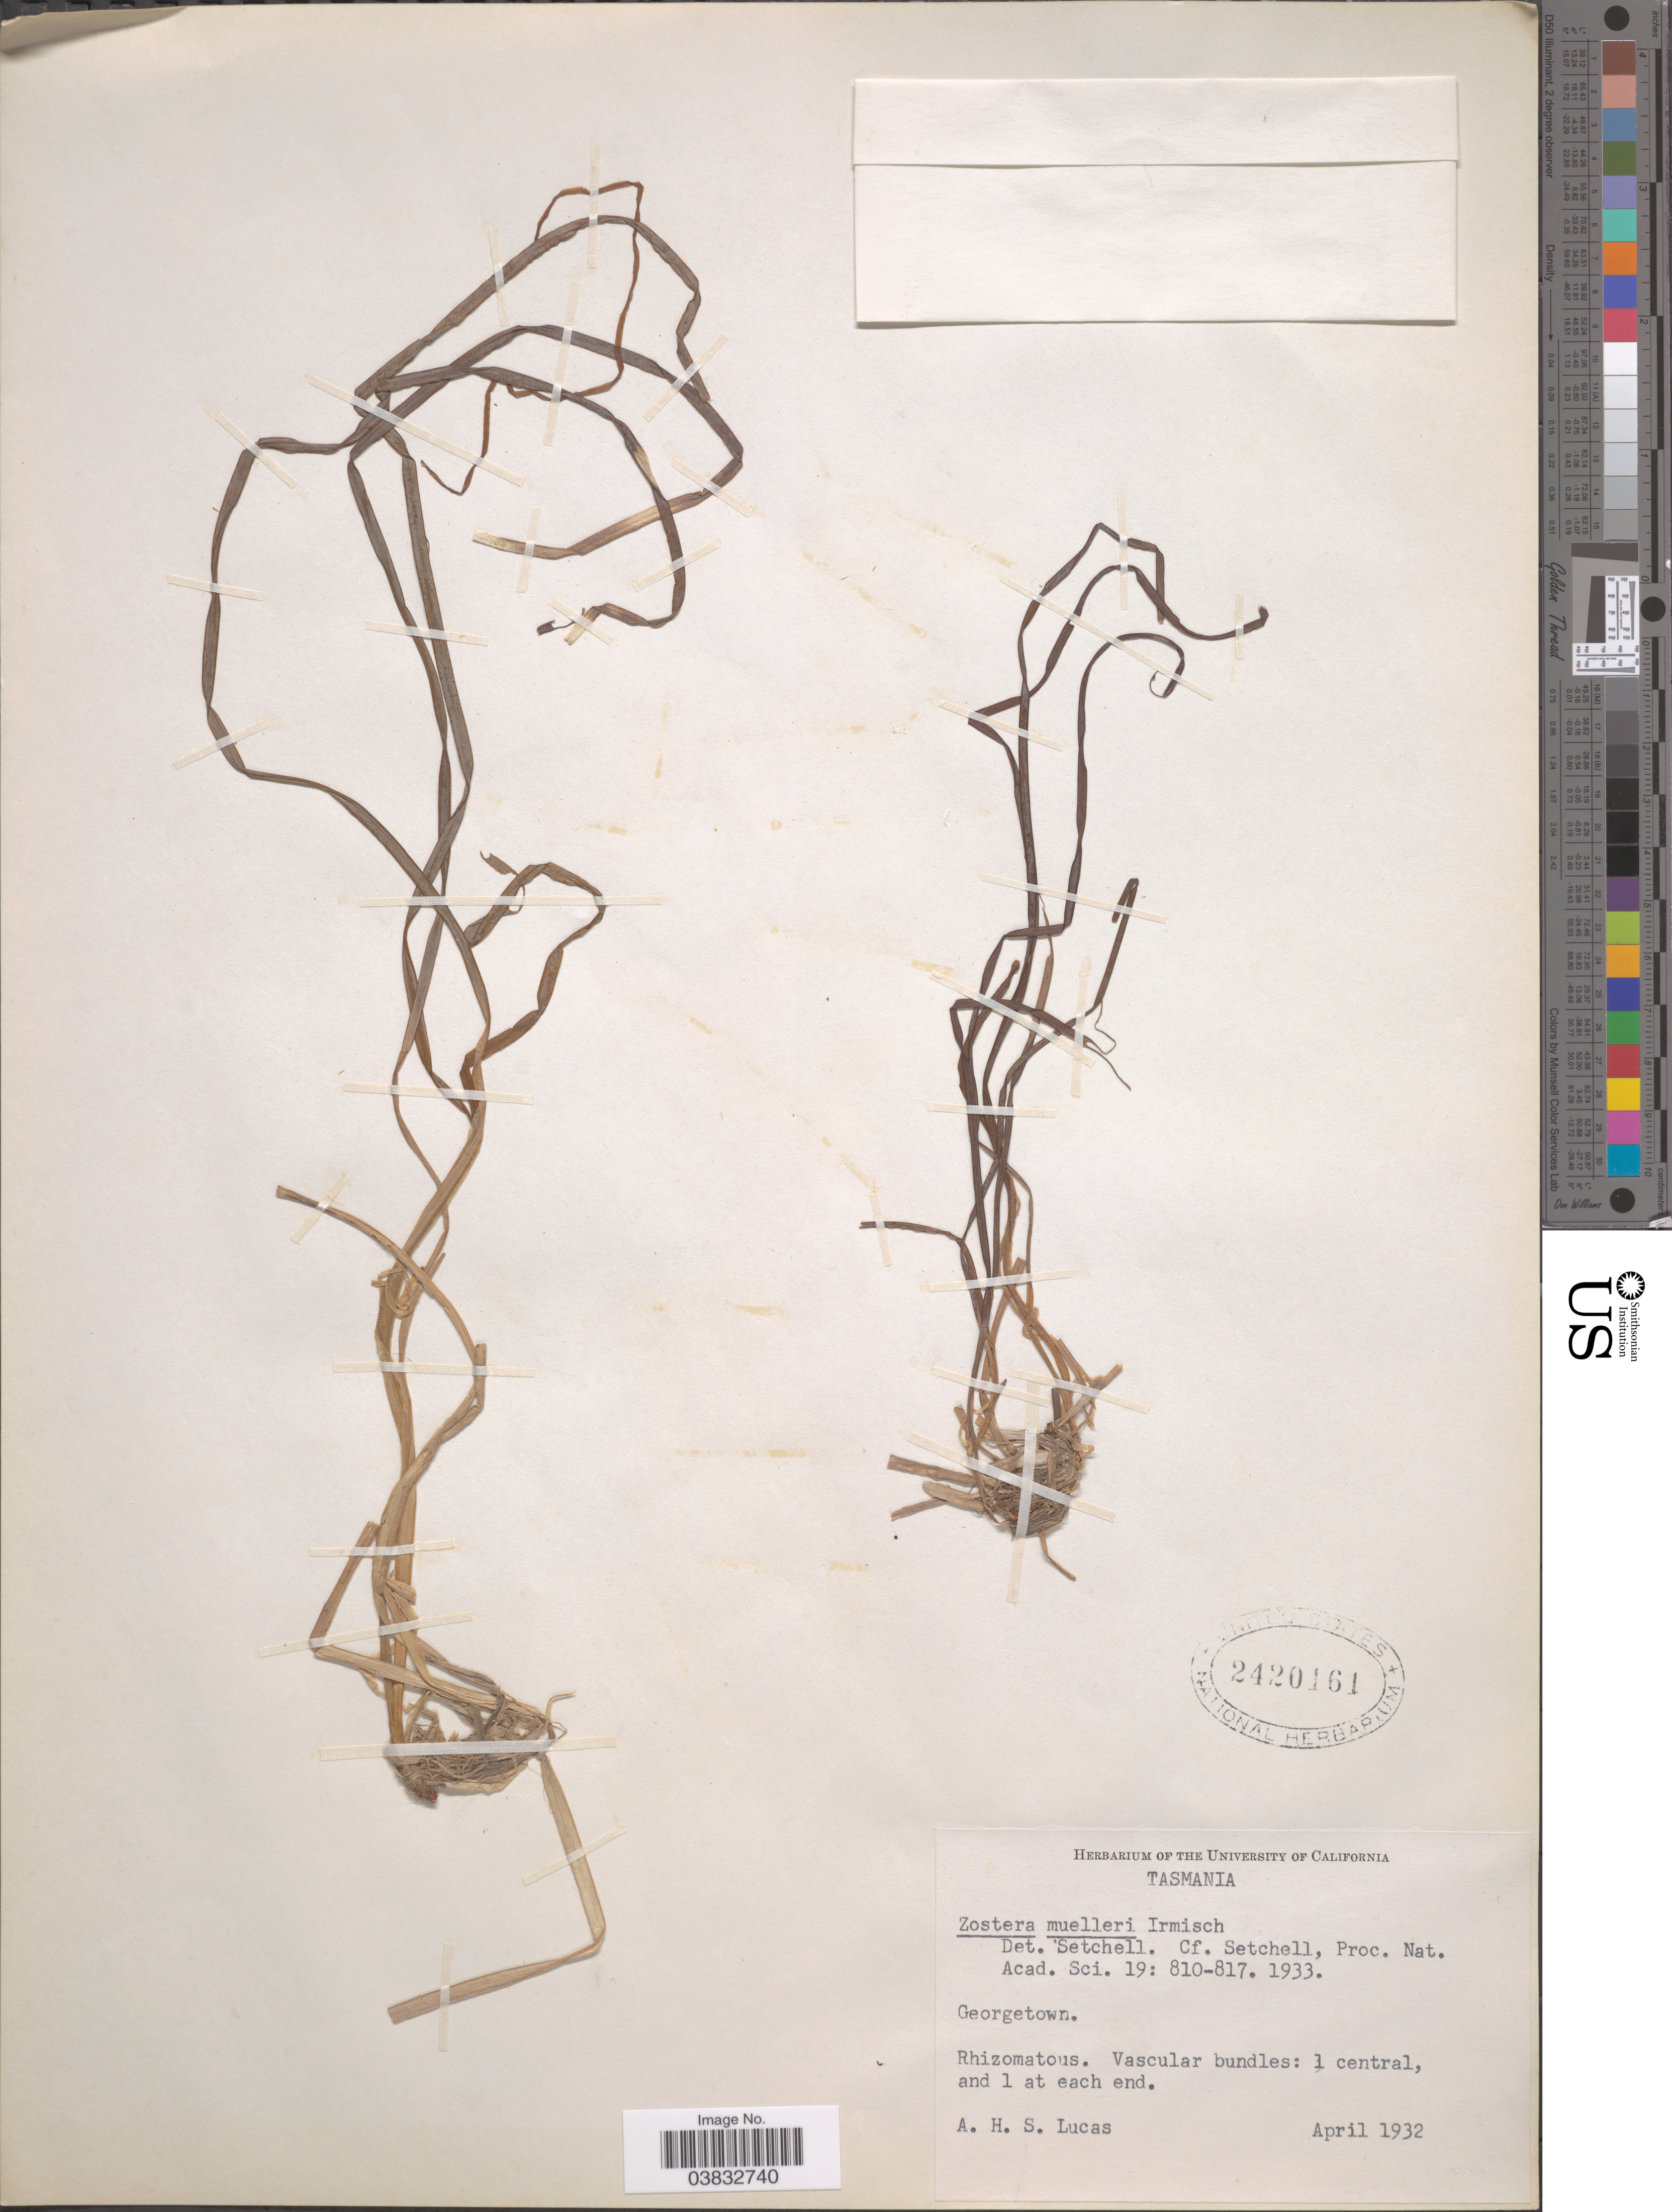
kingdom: Plantae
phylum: Tracheophyta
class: Liliopsida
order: Alismatales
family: Zosteraceae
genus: Zostera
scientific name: Zostera muelleri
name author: Irmisch ex Asch.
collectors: A. H. Lucas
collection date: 1932-04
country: Australia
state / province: Tasmania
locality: Georgetown.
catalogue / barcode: US 2420161